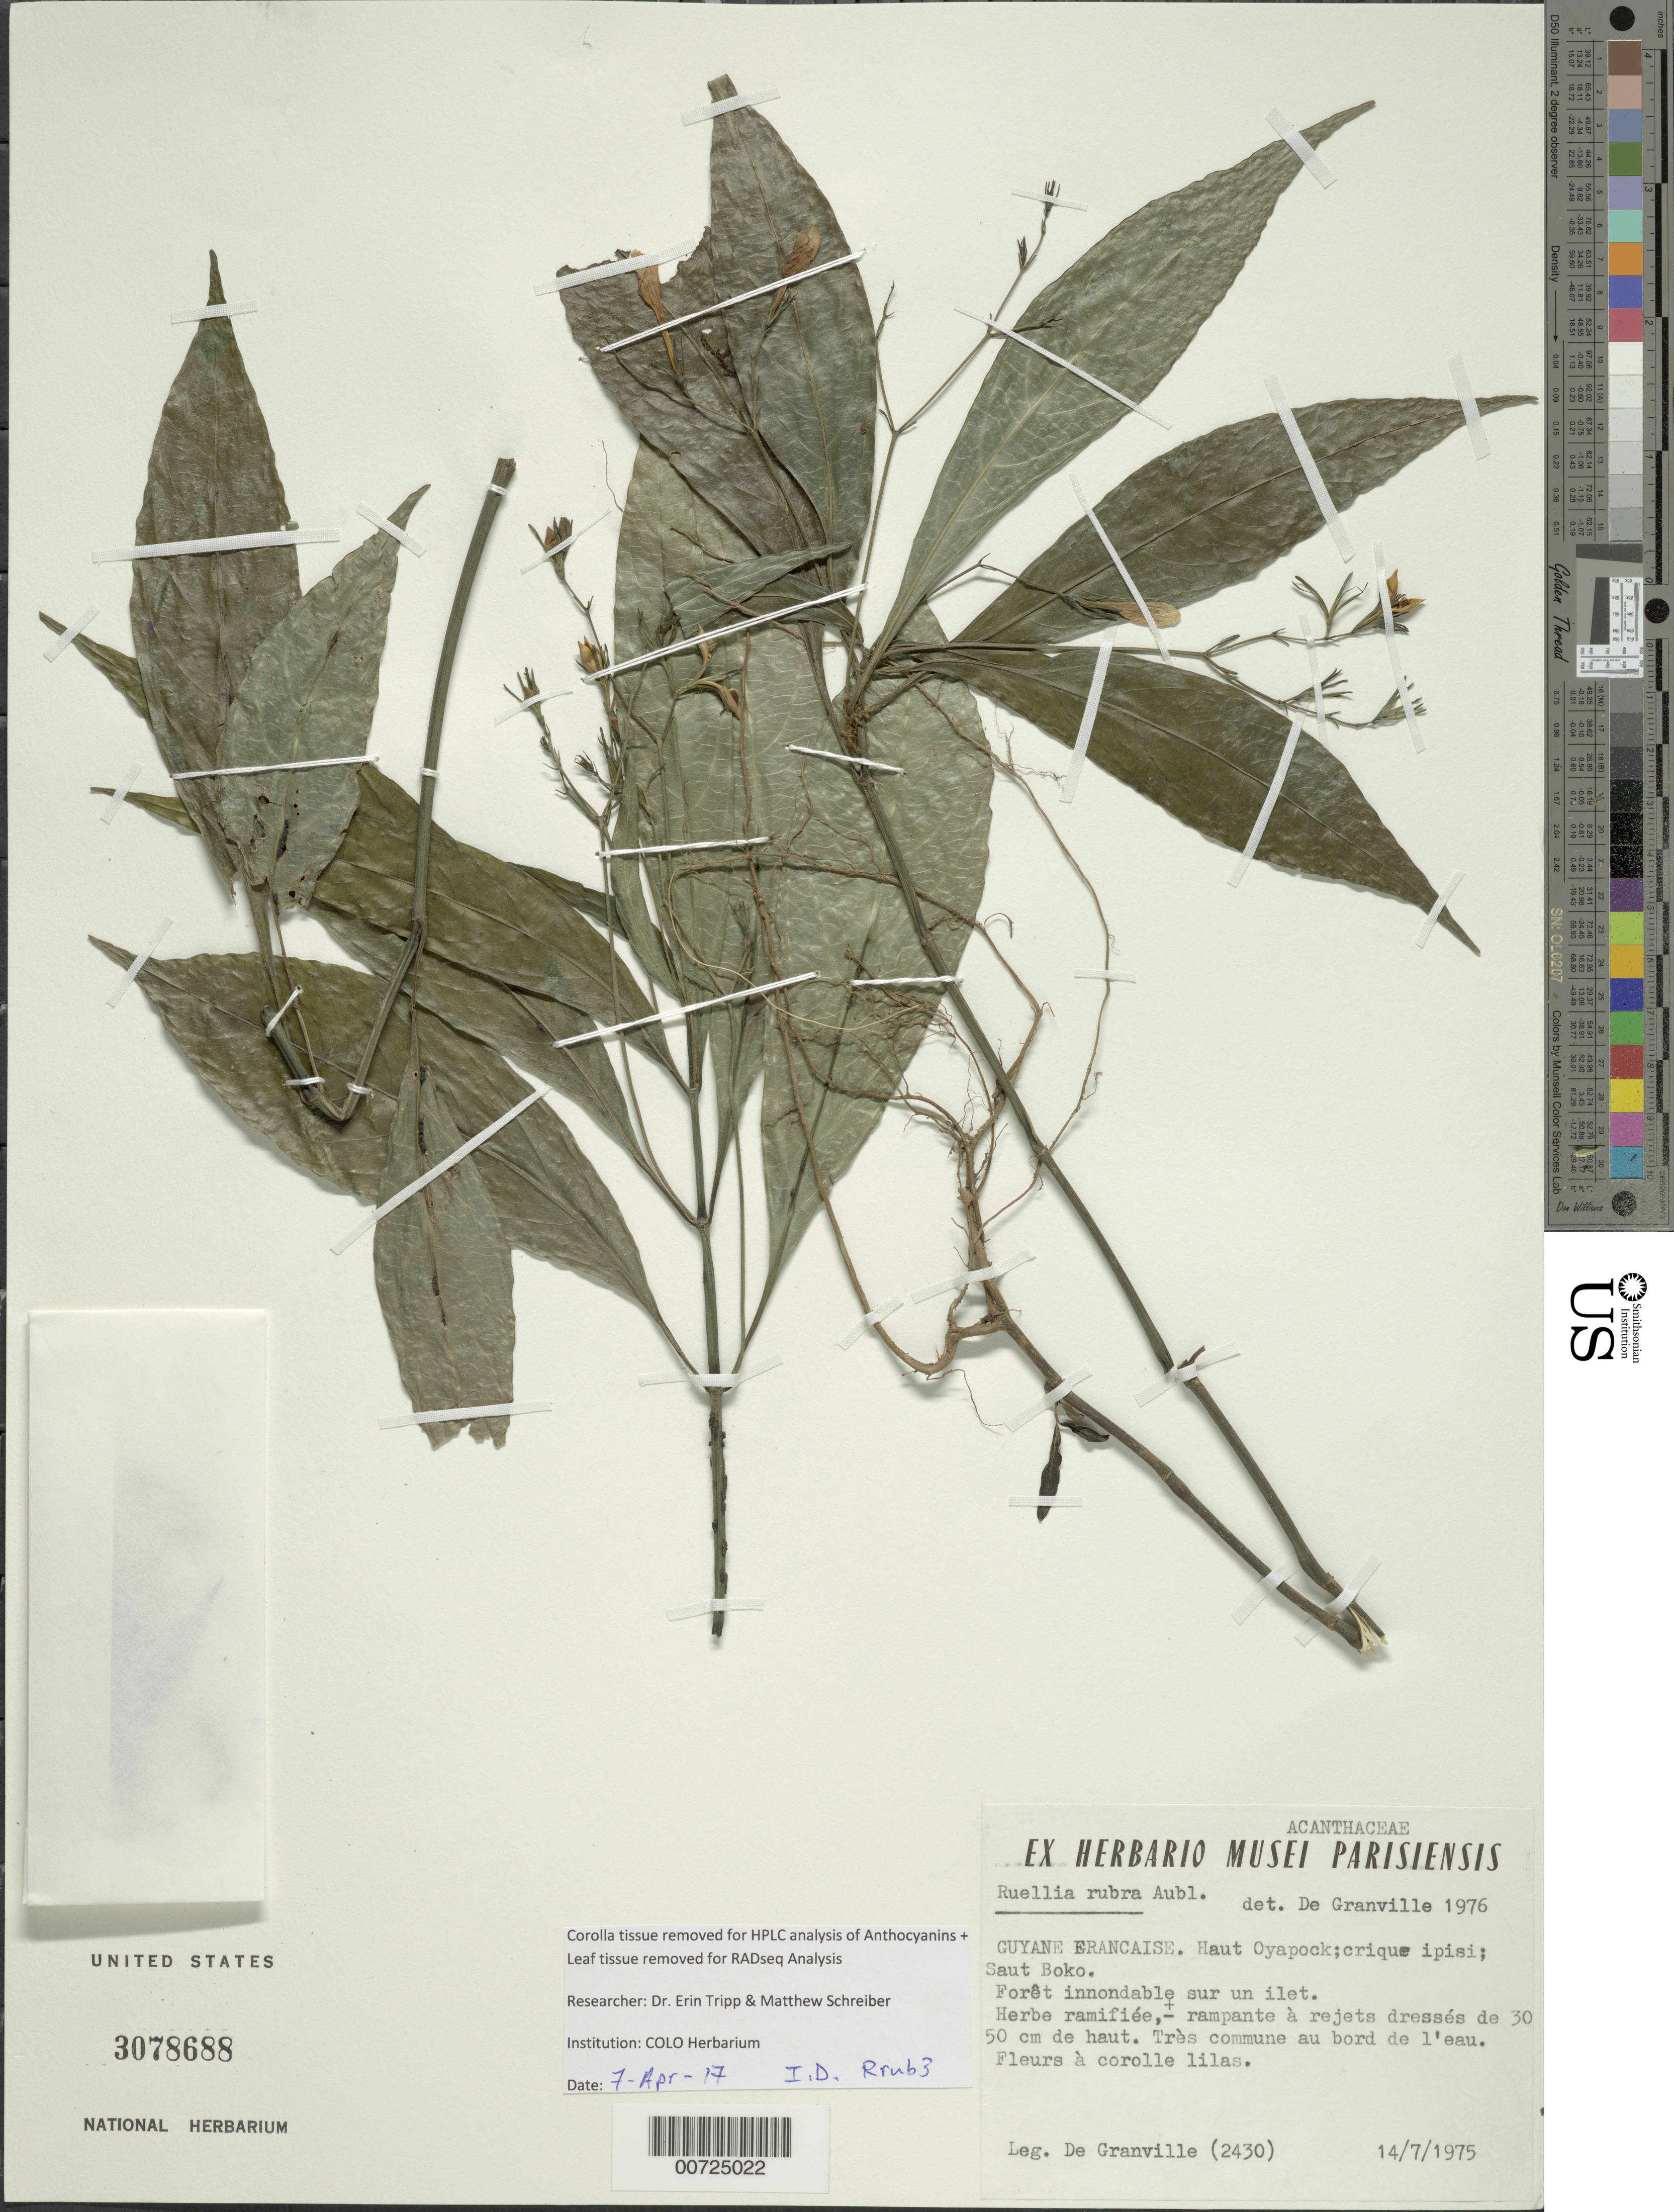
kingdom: Plantae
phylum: Tracheophyta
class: Magnoliopsida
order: Lamiales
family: Acanthaceae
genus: Ruellia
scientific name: Ruellia rubra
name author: Aubl.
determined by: Granville, J. J. de, (CAY), Institut de Recherche pour le Developpement (IRD) (FRENCH GUIANA)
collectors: J.-J. de Granville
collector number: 2430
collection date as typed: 14-Jul-75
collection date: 1975-07-14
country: French Guiana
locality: Haut Oyapock, Crique Ipisi, Saut Boco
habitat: Inundated forest on an island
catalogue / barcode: US 3078688